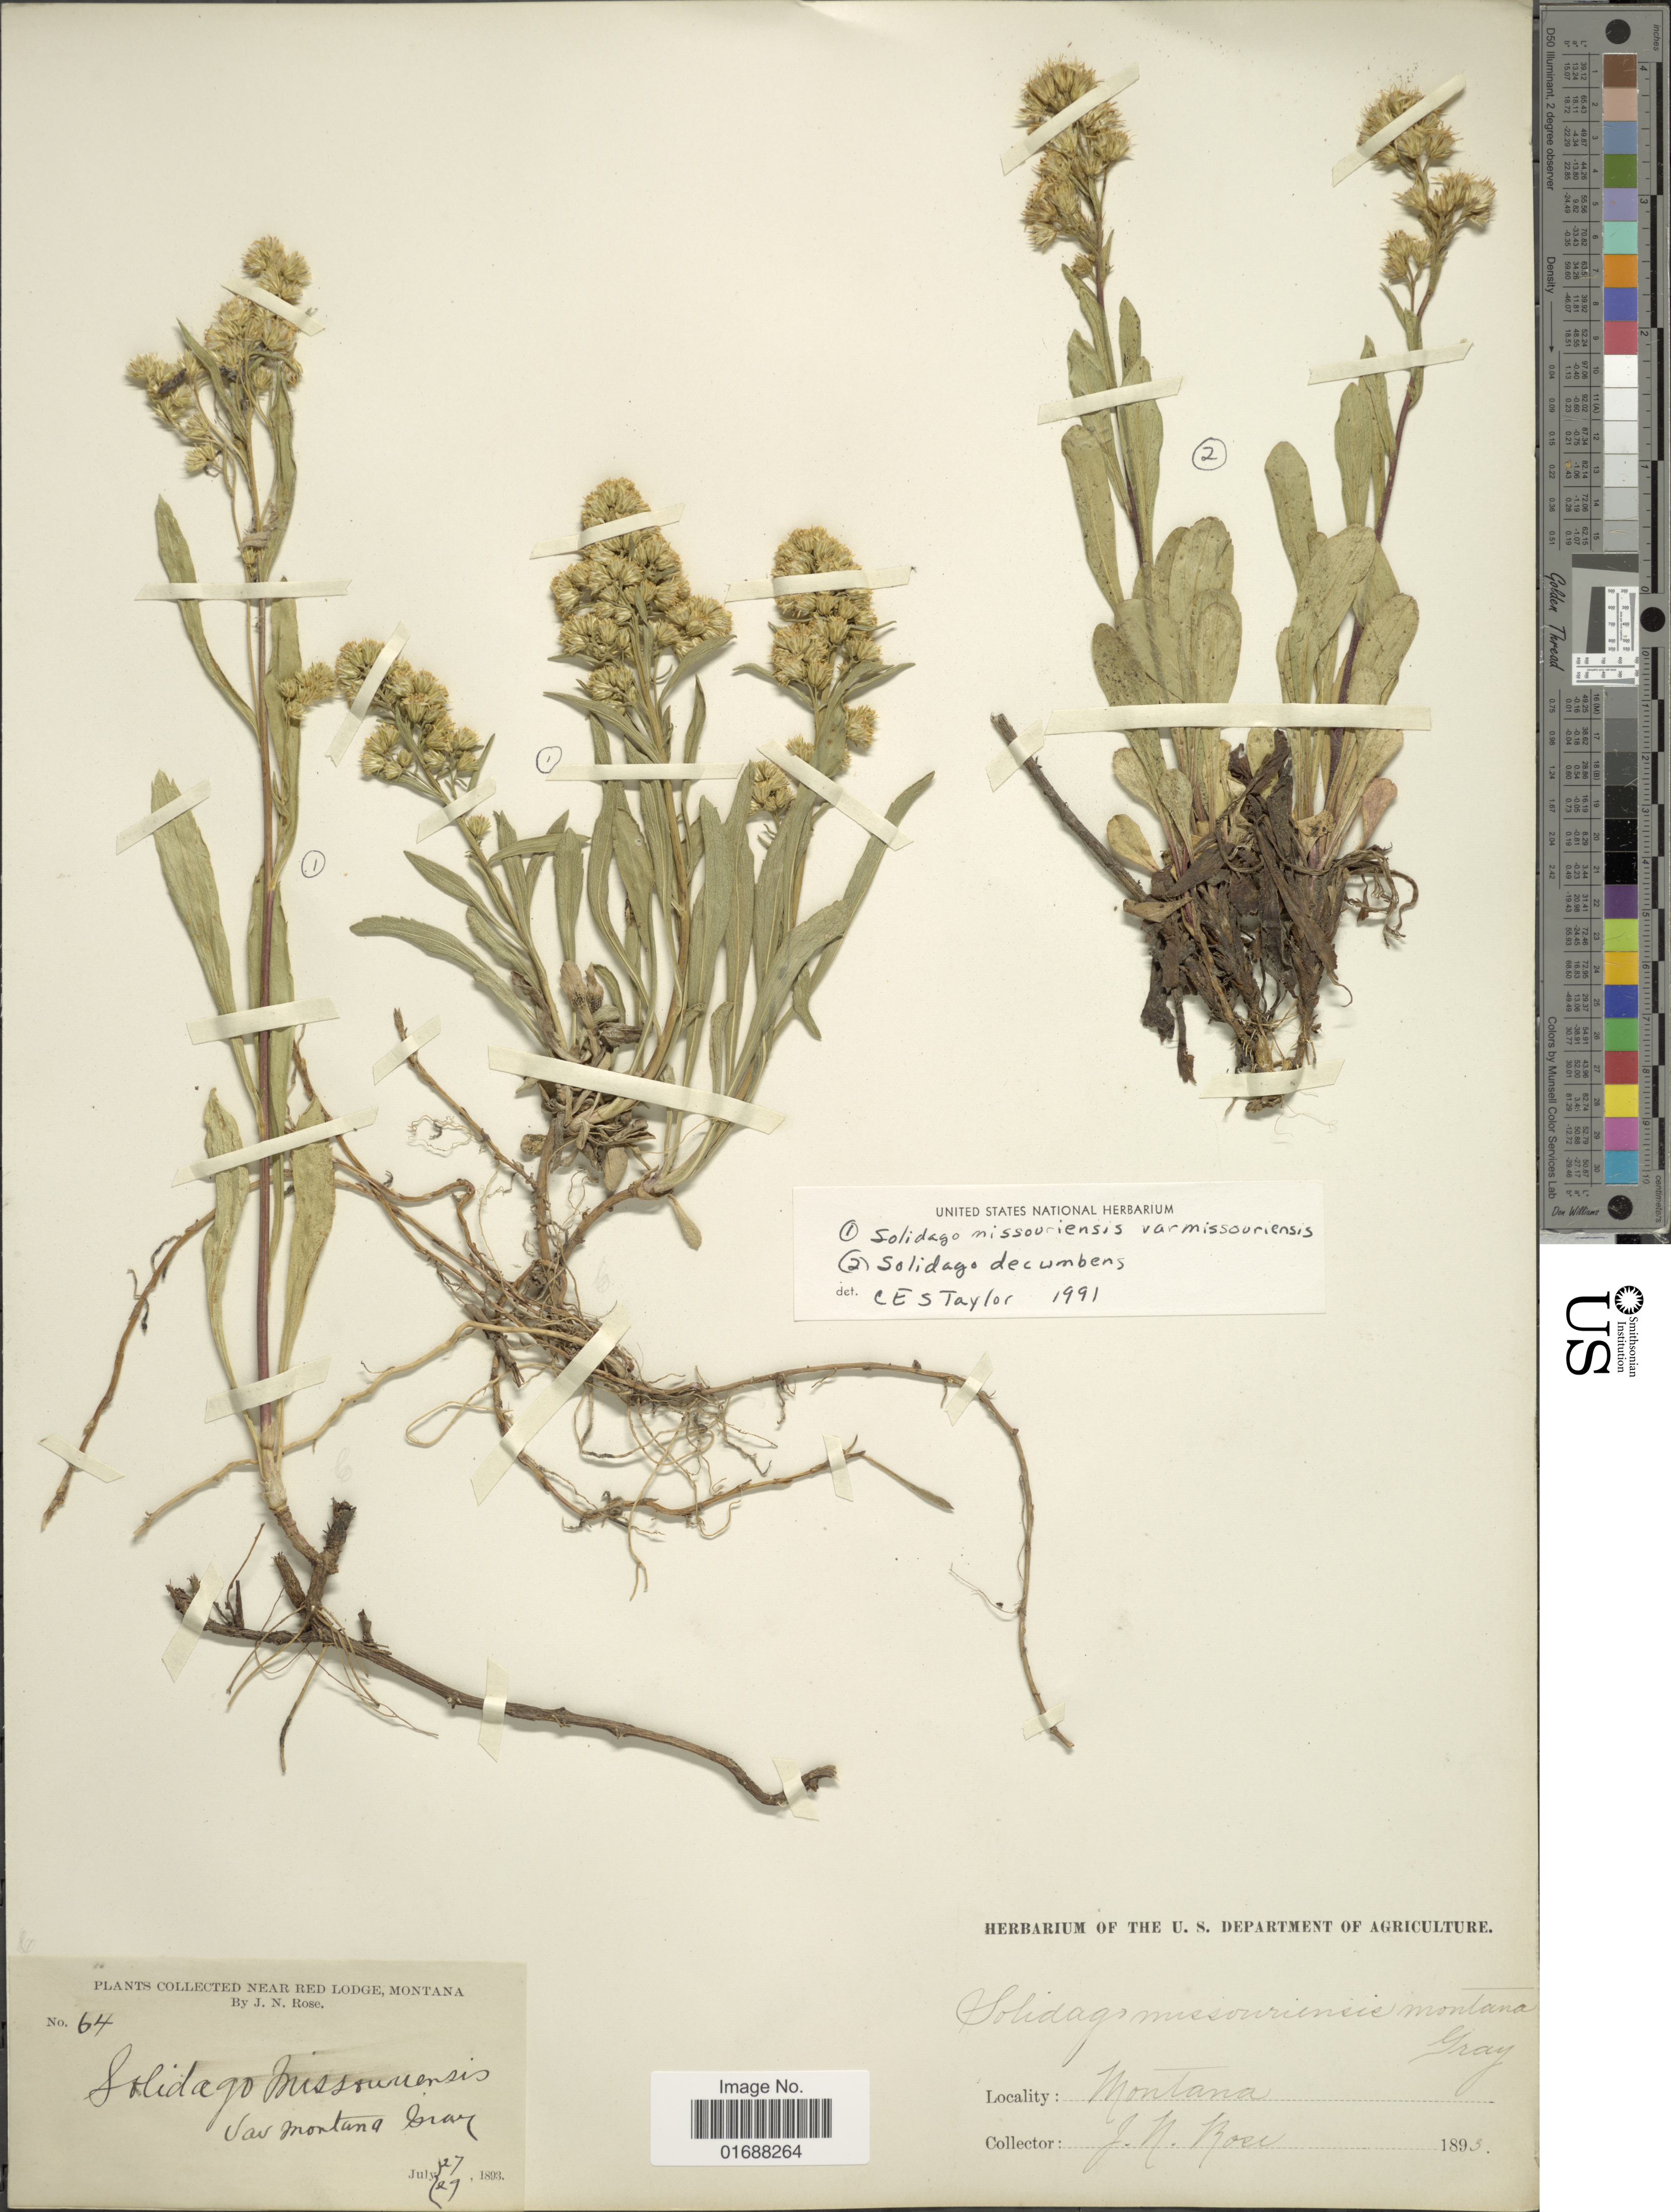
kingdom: Plantae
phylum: Tracheophyta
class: Magnoliopsida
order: Asterales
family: Asteraceae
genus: Solidago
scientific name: Solidago missouriensis var. missouriensis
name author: Nutt.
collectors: J. N. Rose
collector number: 64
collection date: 1893-07-27/1893-07-29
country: United States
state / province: Montana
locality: Near Red Lodge, Montana.